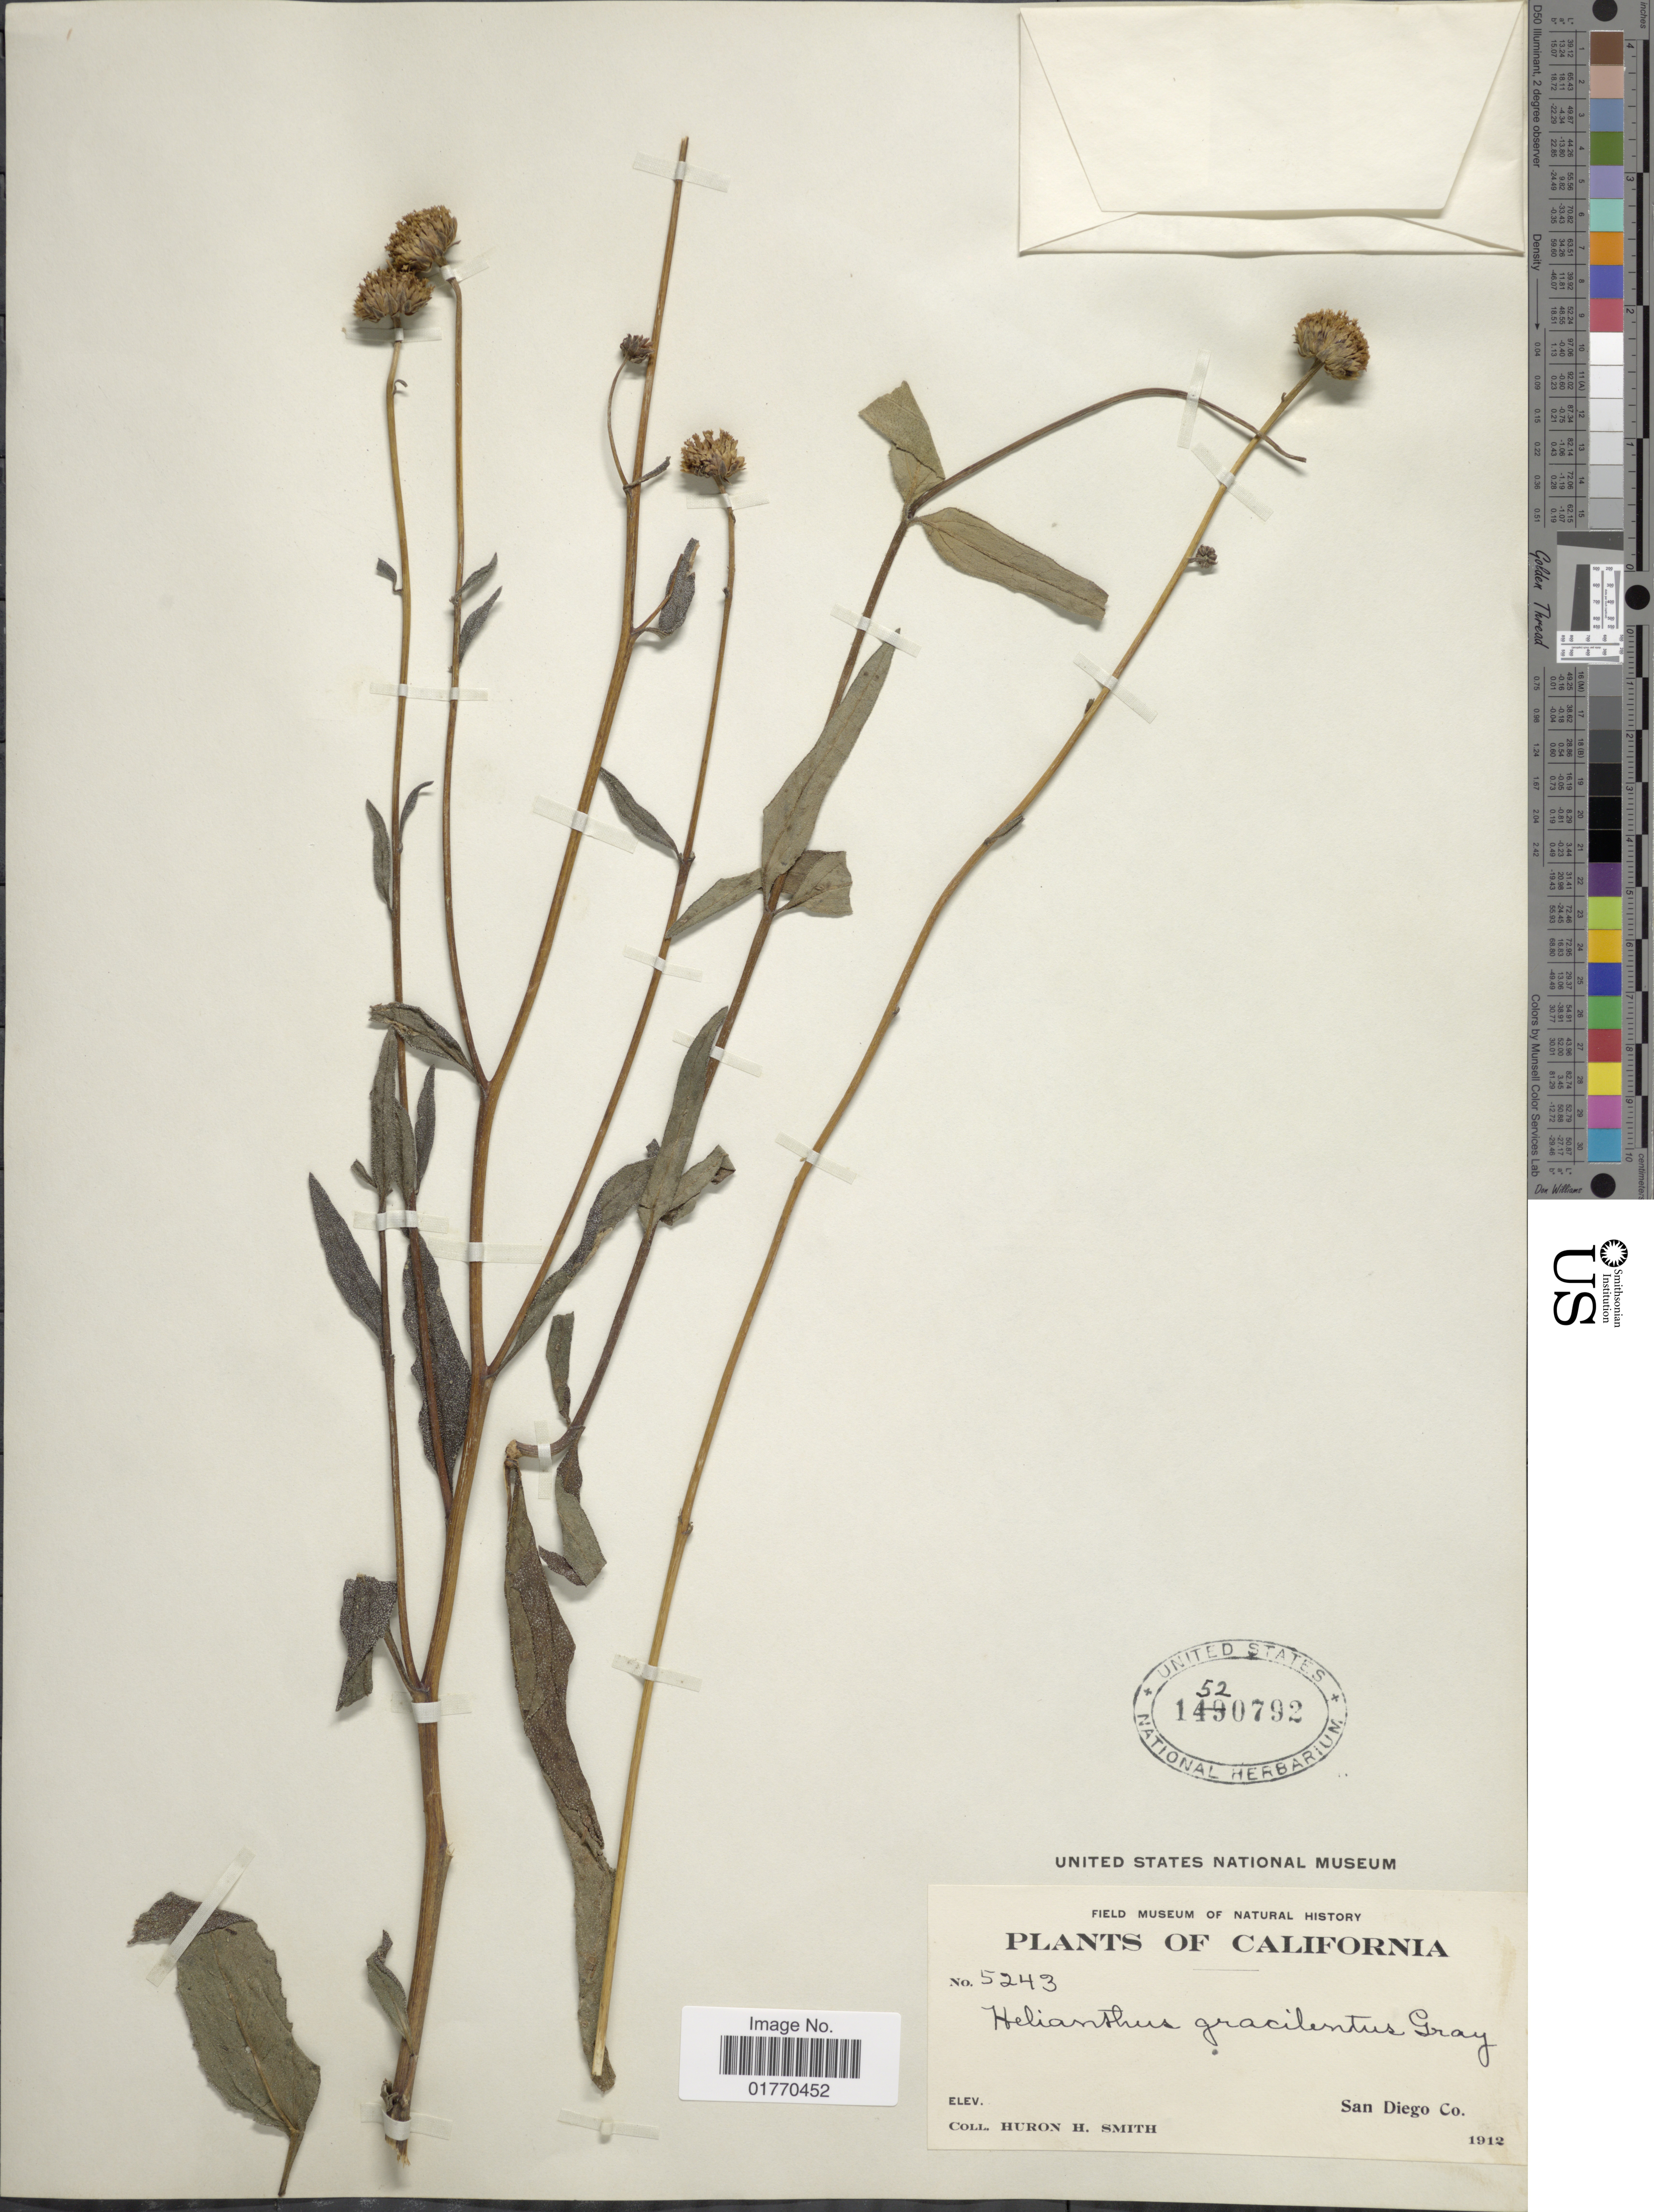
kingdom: Plantae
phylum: Tracheophyta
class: Magnoliopsida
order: Asterales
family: Asteraceae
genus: Helianthus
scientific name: Helianthus gracilentus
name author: A. Gray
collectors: Huron H. Smith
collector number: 5243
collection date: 1912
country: United States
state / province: California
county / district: San Diego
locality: San Diego Co.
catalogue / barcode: US 1520792